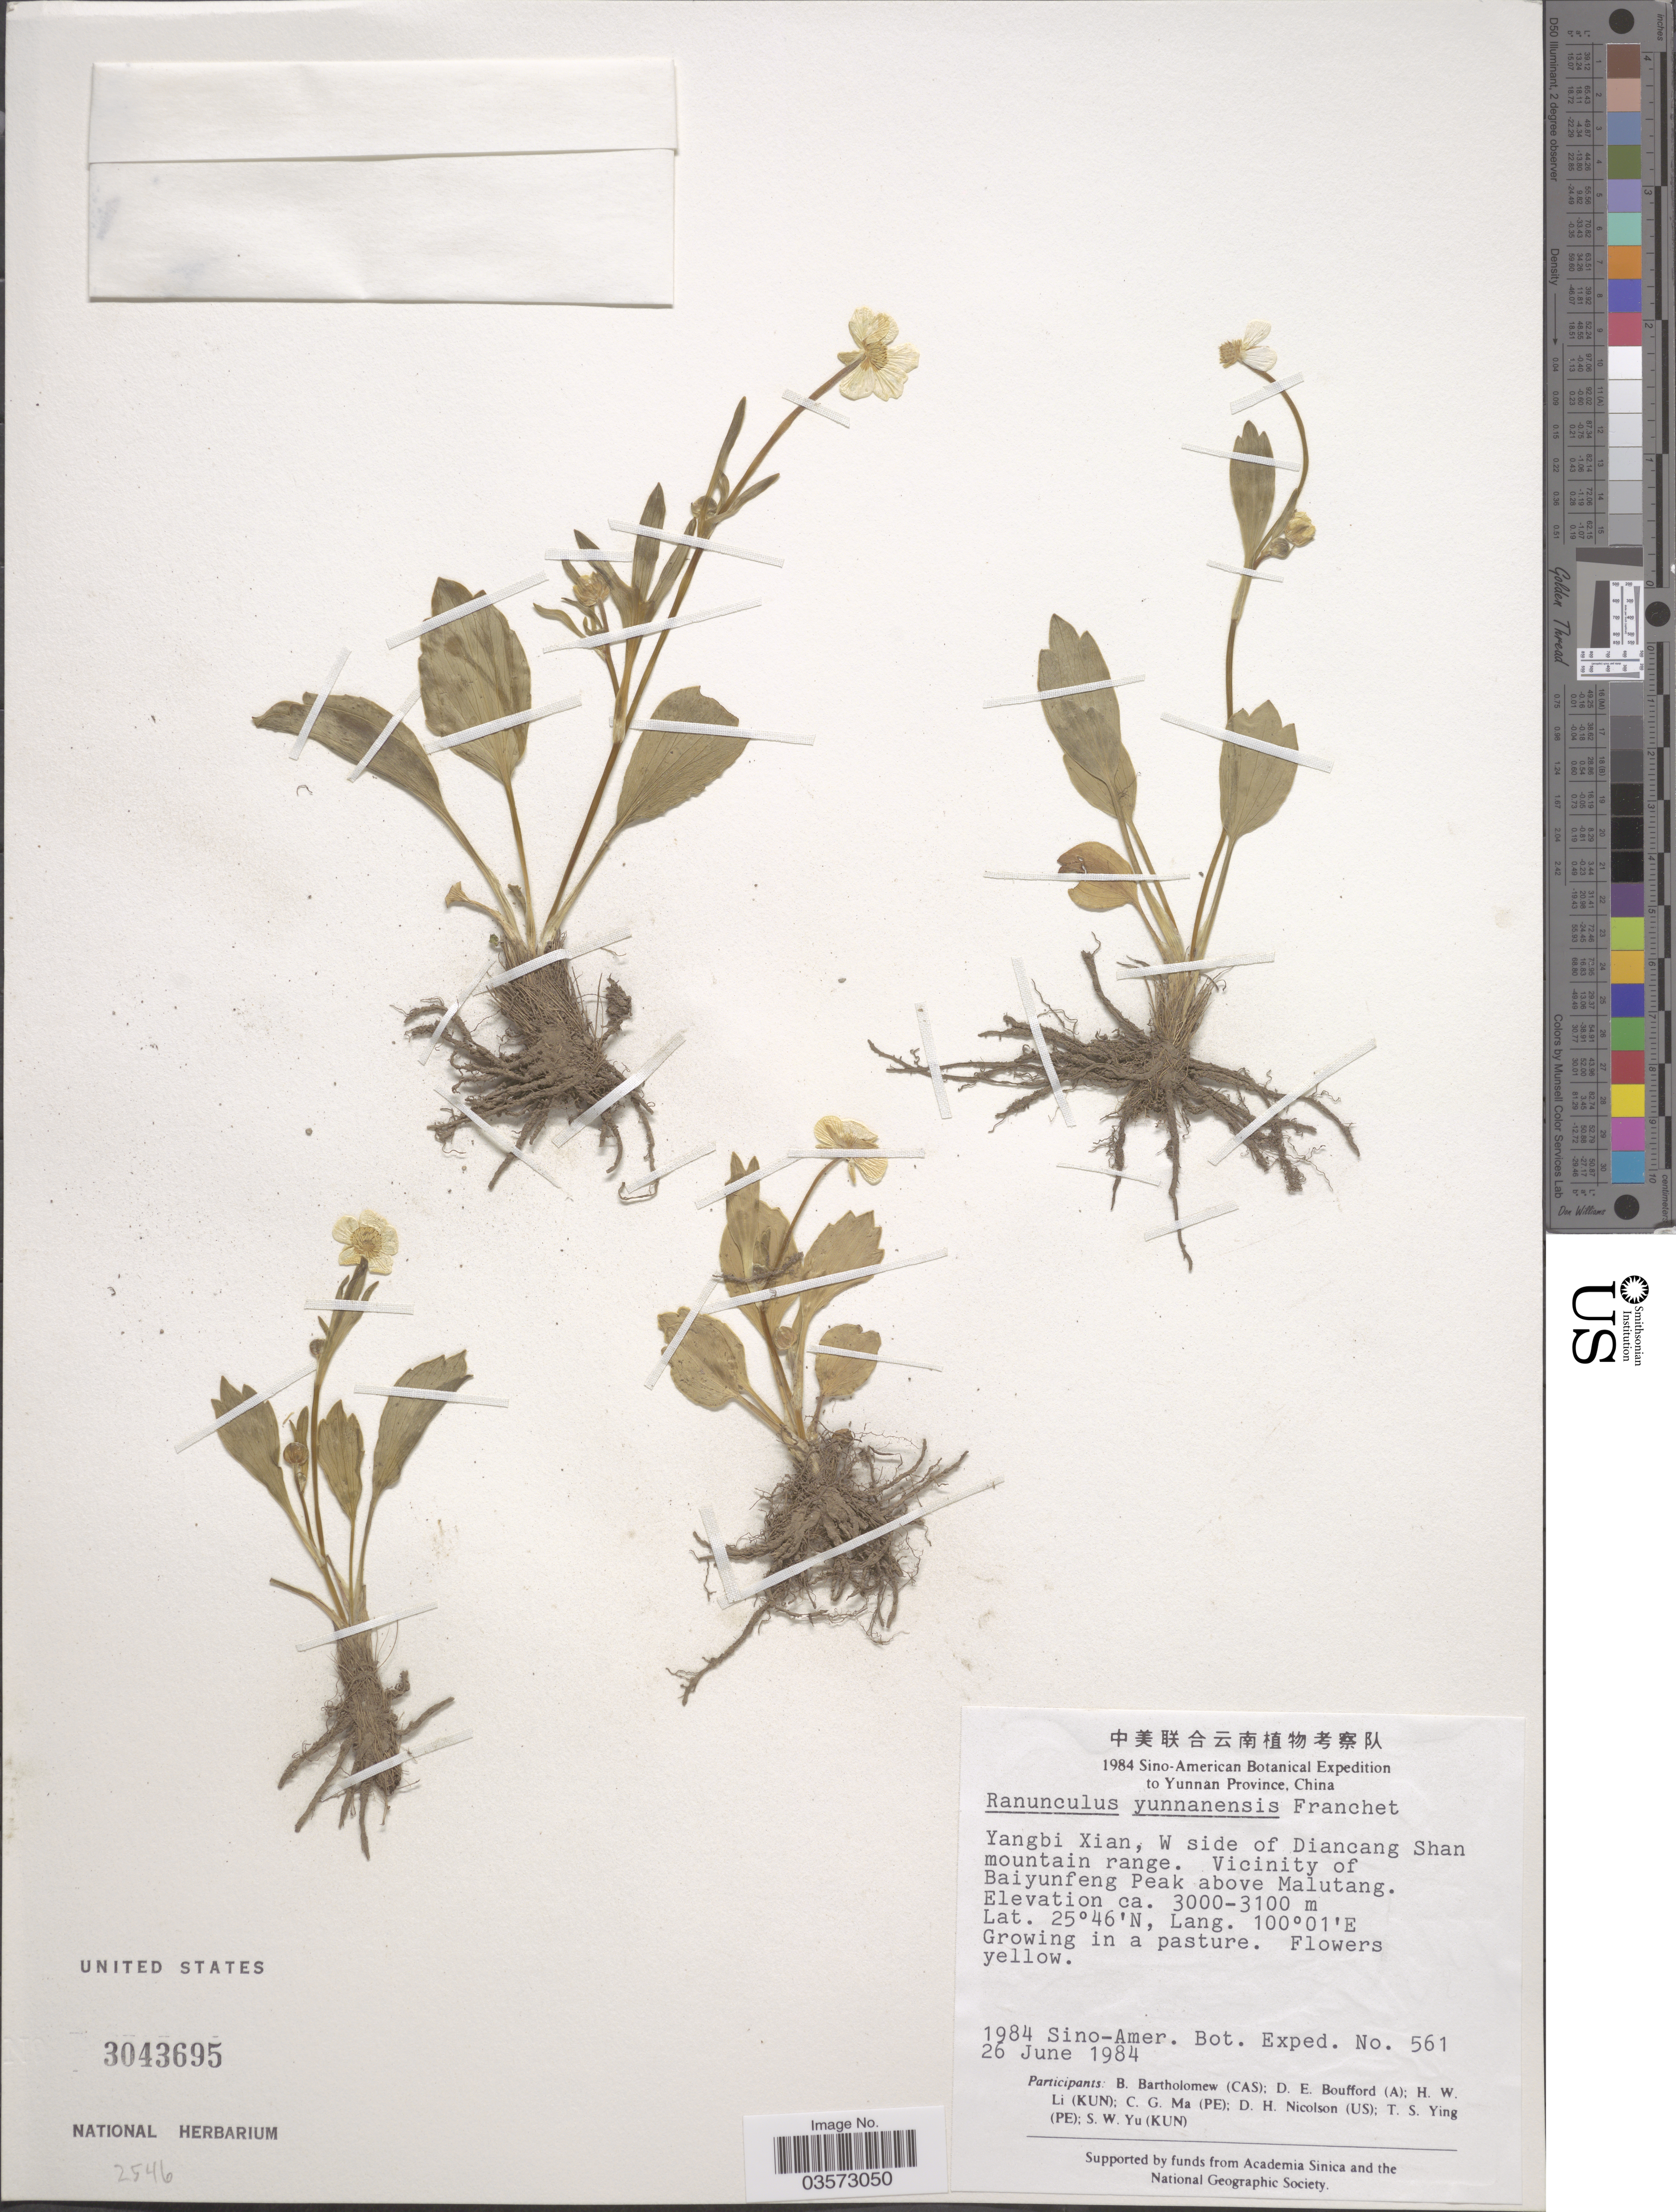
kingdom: Plantae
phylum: Tracheophyta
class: Magnoliopsida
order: Ranunculales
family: Ranunculaceae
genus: Ranunculus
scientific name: Ranunculus yunnanensis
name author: Franch.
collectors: Sino-Amer. Bot. Exped. 1984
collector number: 561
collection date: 1984-06-26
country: China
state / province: Yunnan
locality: Yangbi Xian, W side of Diancang Shan mountain range. Vicinity of Baiyunfeng Peak above Malutang.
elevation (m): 3000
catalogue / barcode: US 3043695